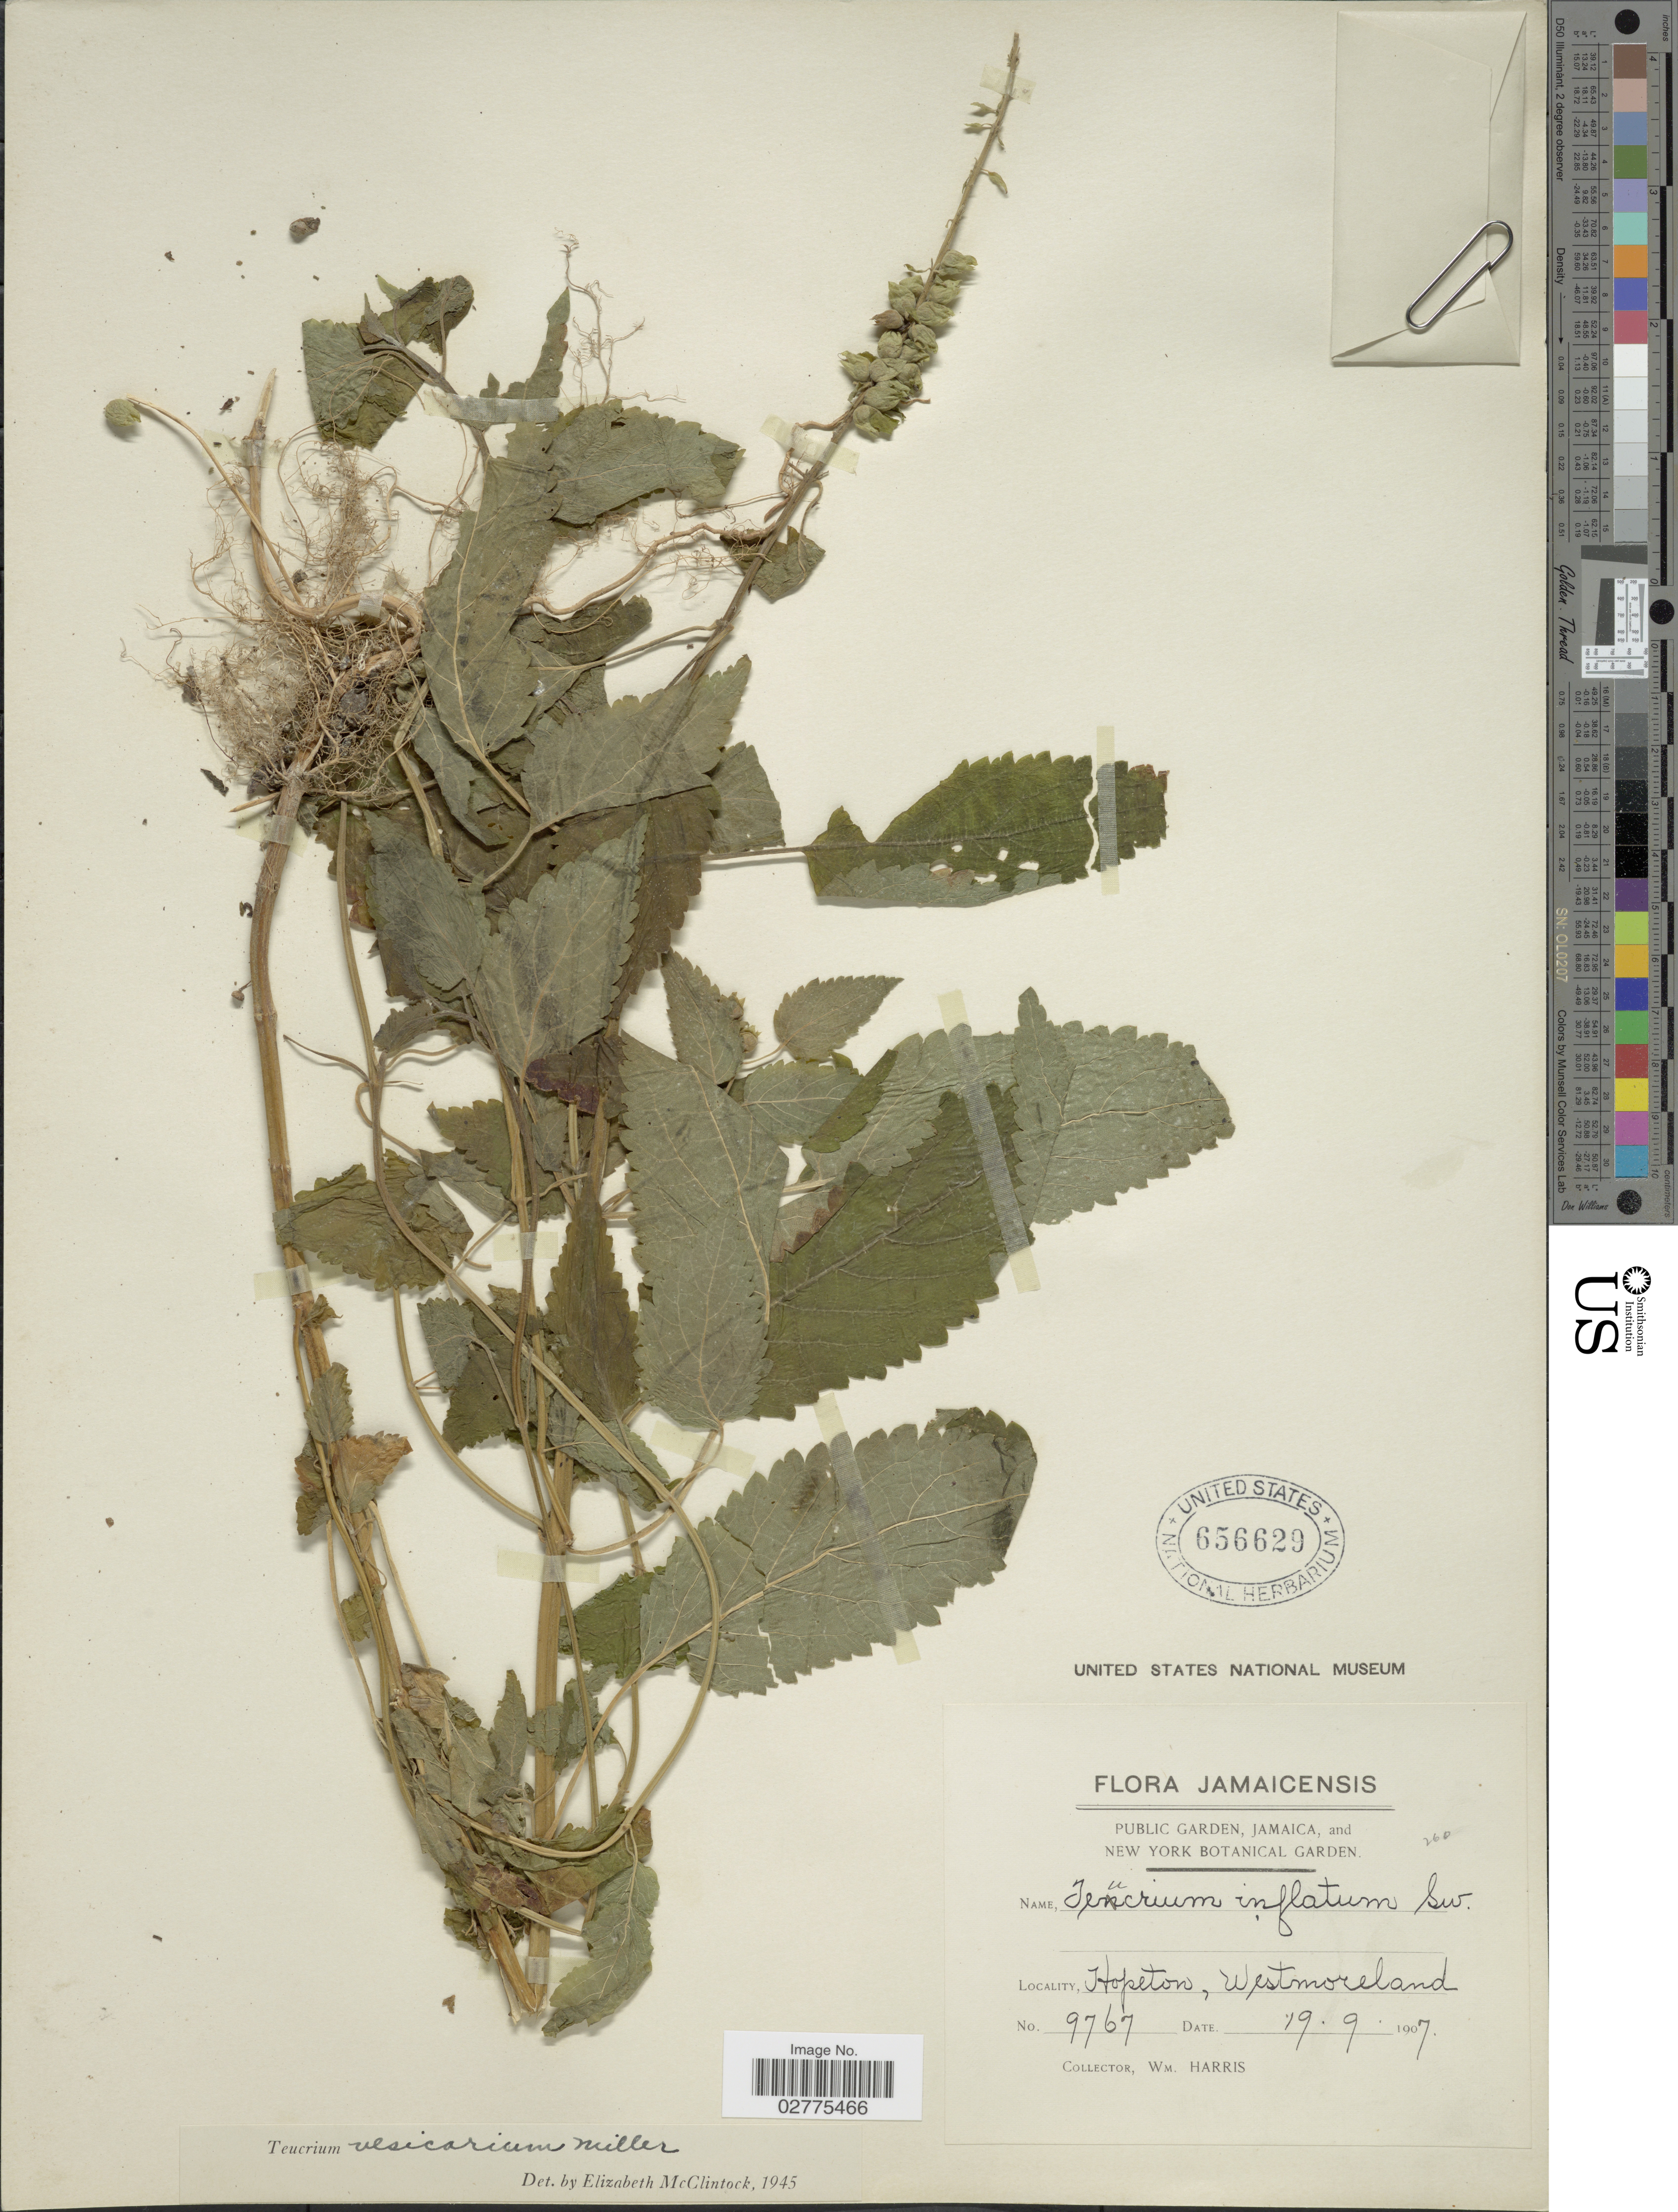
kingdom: Plantae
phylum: Tracheophyta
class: Magnoliopsida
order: Lamiales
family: Lamiaceae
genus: Teucrium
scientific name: Teucrium vesicarium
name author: Mill.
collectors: W. H. Harris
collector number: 9767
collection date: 1907-09-19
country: Jamaica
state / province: Westmoreland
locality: Hopeton.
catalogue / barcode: US 656629